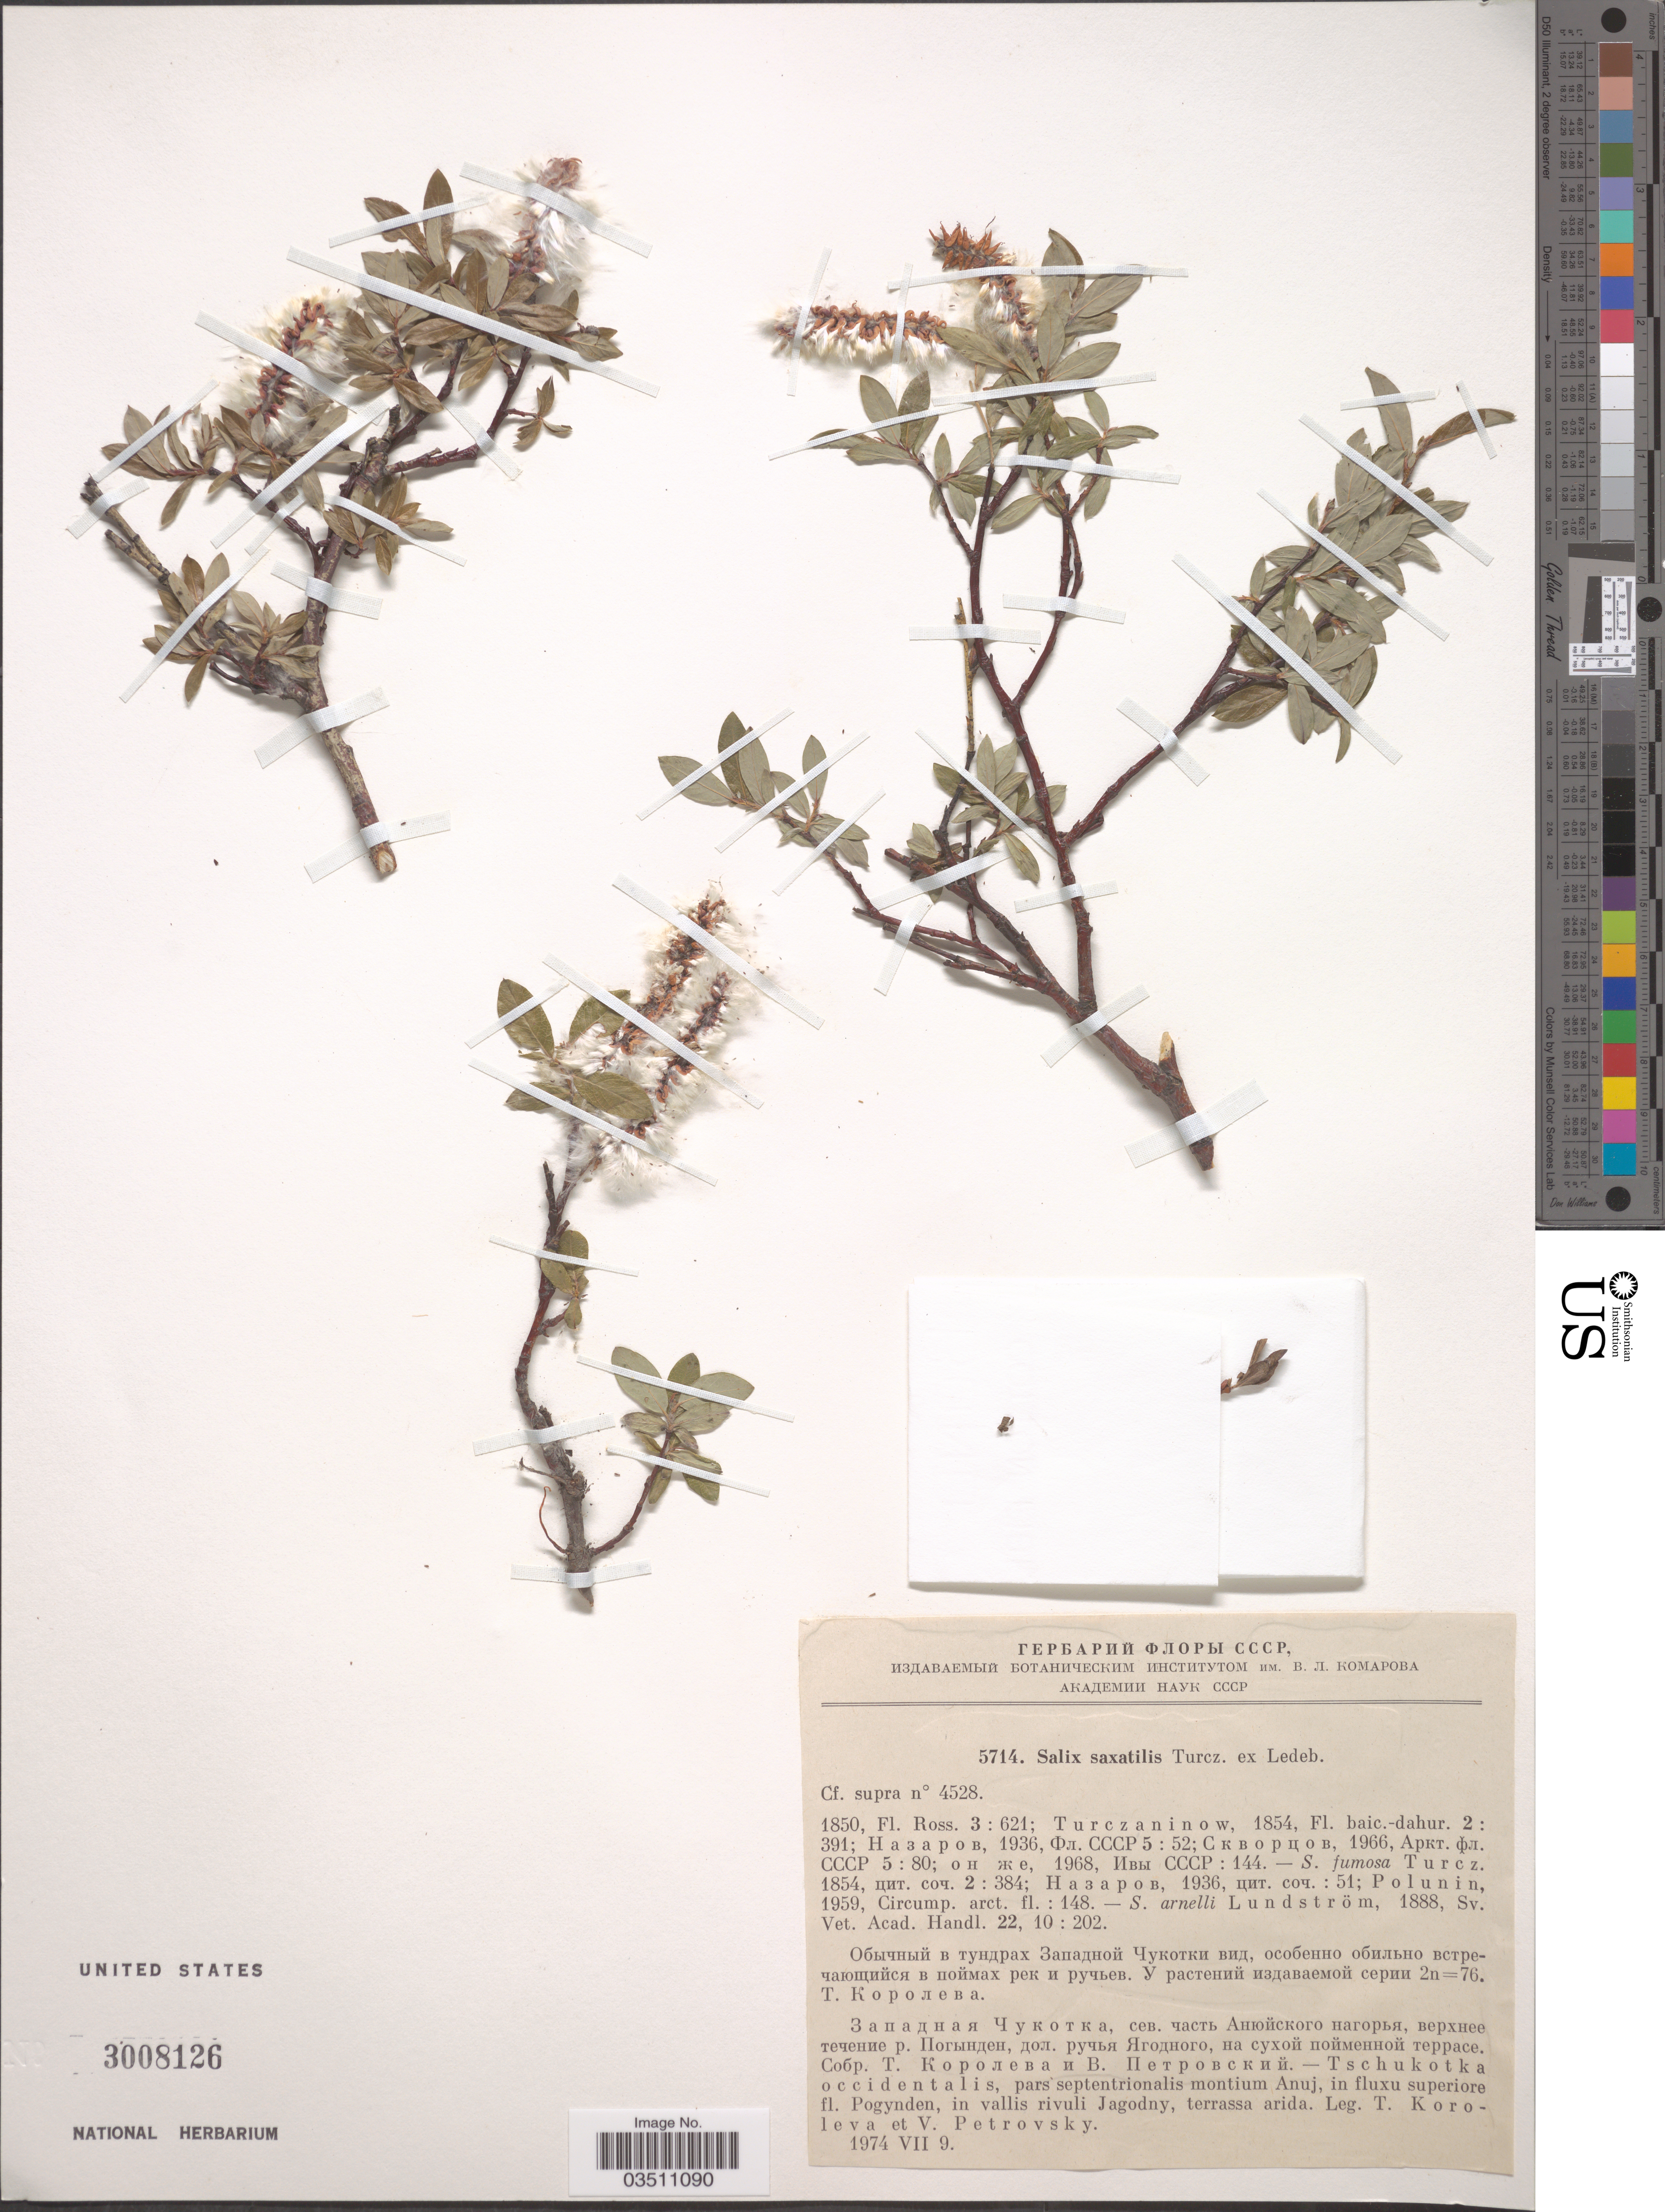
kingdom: Plantae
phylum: Tracheophyta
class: Magnoliopsida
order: Malpighiales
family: Salicaceae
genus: Salix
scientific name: Salix saxatilis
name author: Turcz. ex Ledeb.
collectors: T. Koroleva & V. Petrovsky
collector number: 5714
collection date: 1974-07-09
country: Russian Federation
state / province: Chukotka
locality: Tschukotka occidentalis, pars septentrionalis montium Anuj, in fluxu superiore fl. Pogynden, in vallis rivuli Jagodny.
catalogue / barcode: US 3008126